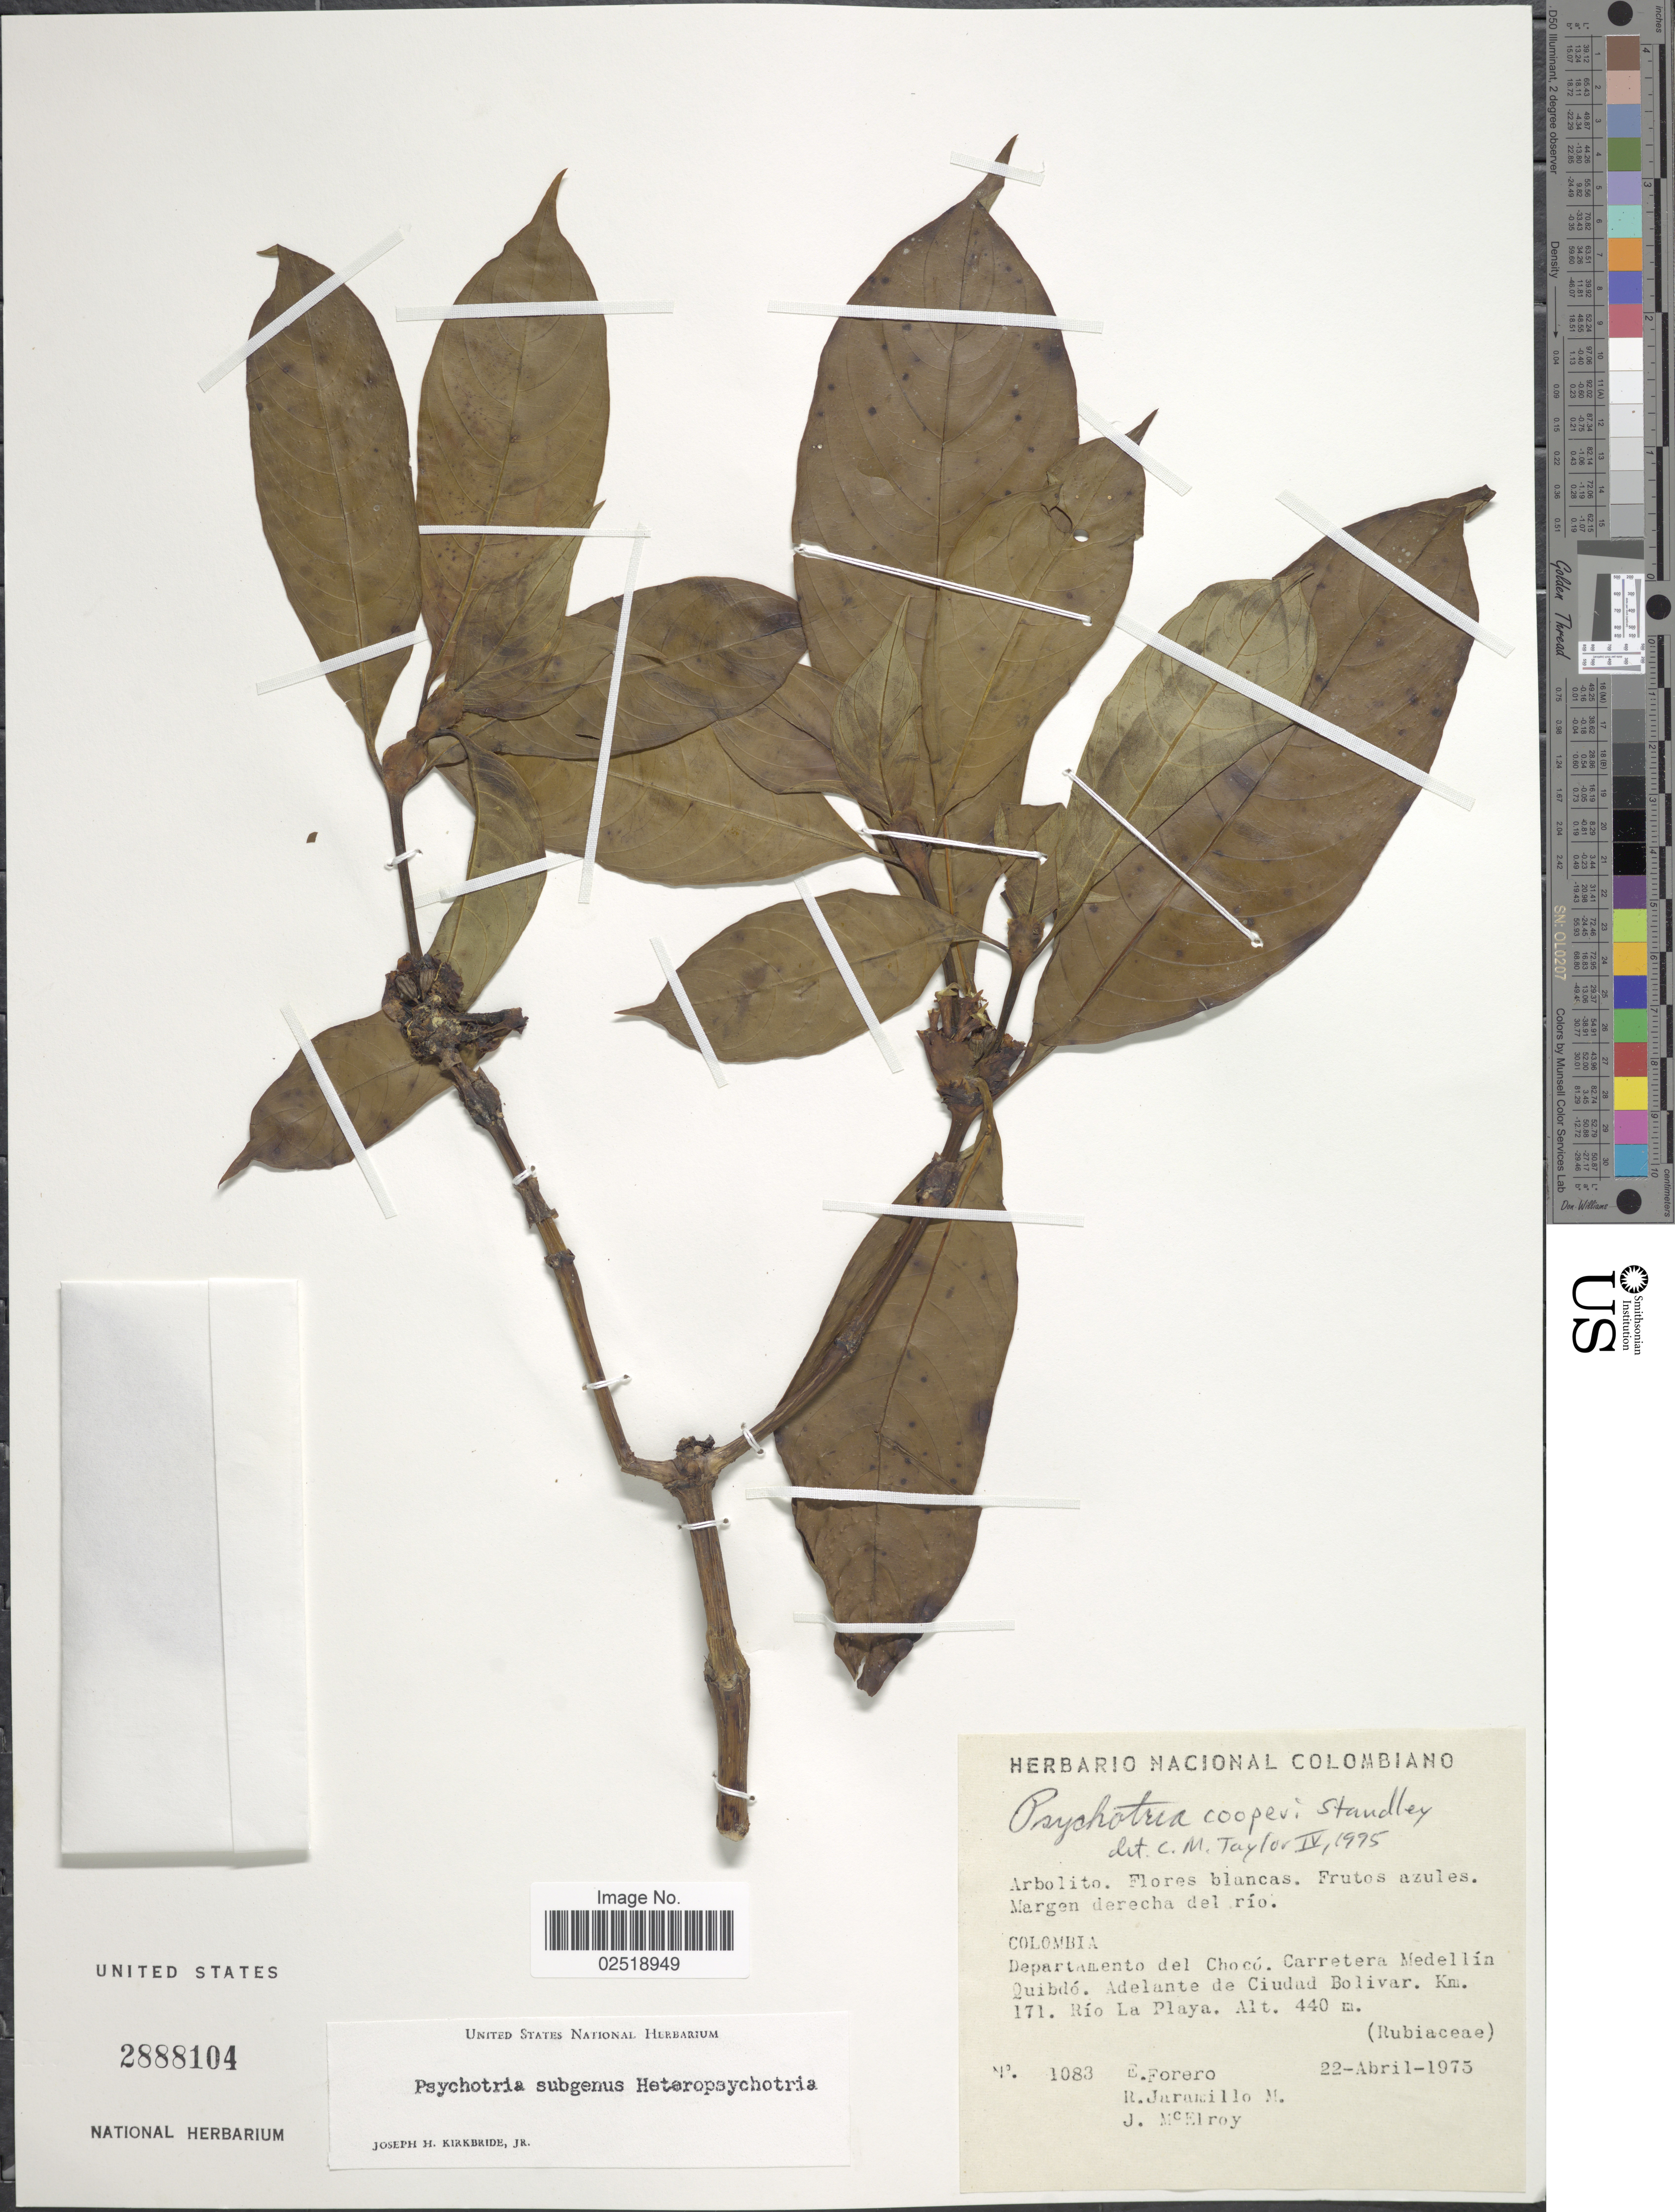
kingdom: Plantae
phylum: Tracheophyta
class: Magnoliopsida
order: Gentianales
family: Rubiaceae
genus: Psychotria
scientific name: Psychotria cooperi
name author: Standl.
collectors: E. Forero, R. Jaramillo M. & J. B. McElroy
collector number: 1083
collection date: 1975-04-22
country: Colombia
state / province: Chocó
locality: Margen derecha del río, Departamento del Chocó. Carretera Medellín Quibdó. Adelante de Ciudad Bolivar Km 171 Río La Playa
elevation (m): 440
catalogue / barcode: US 2888104